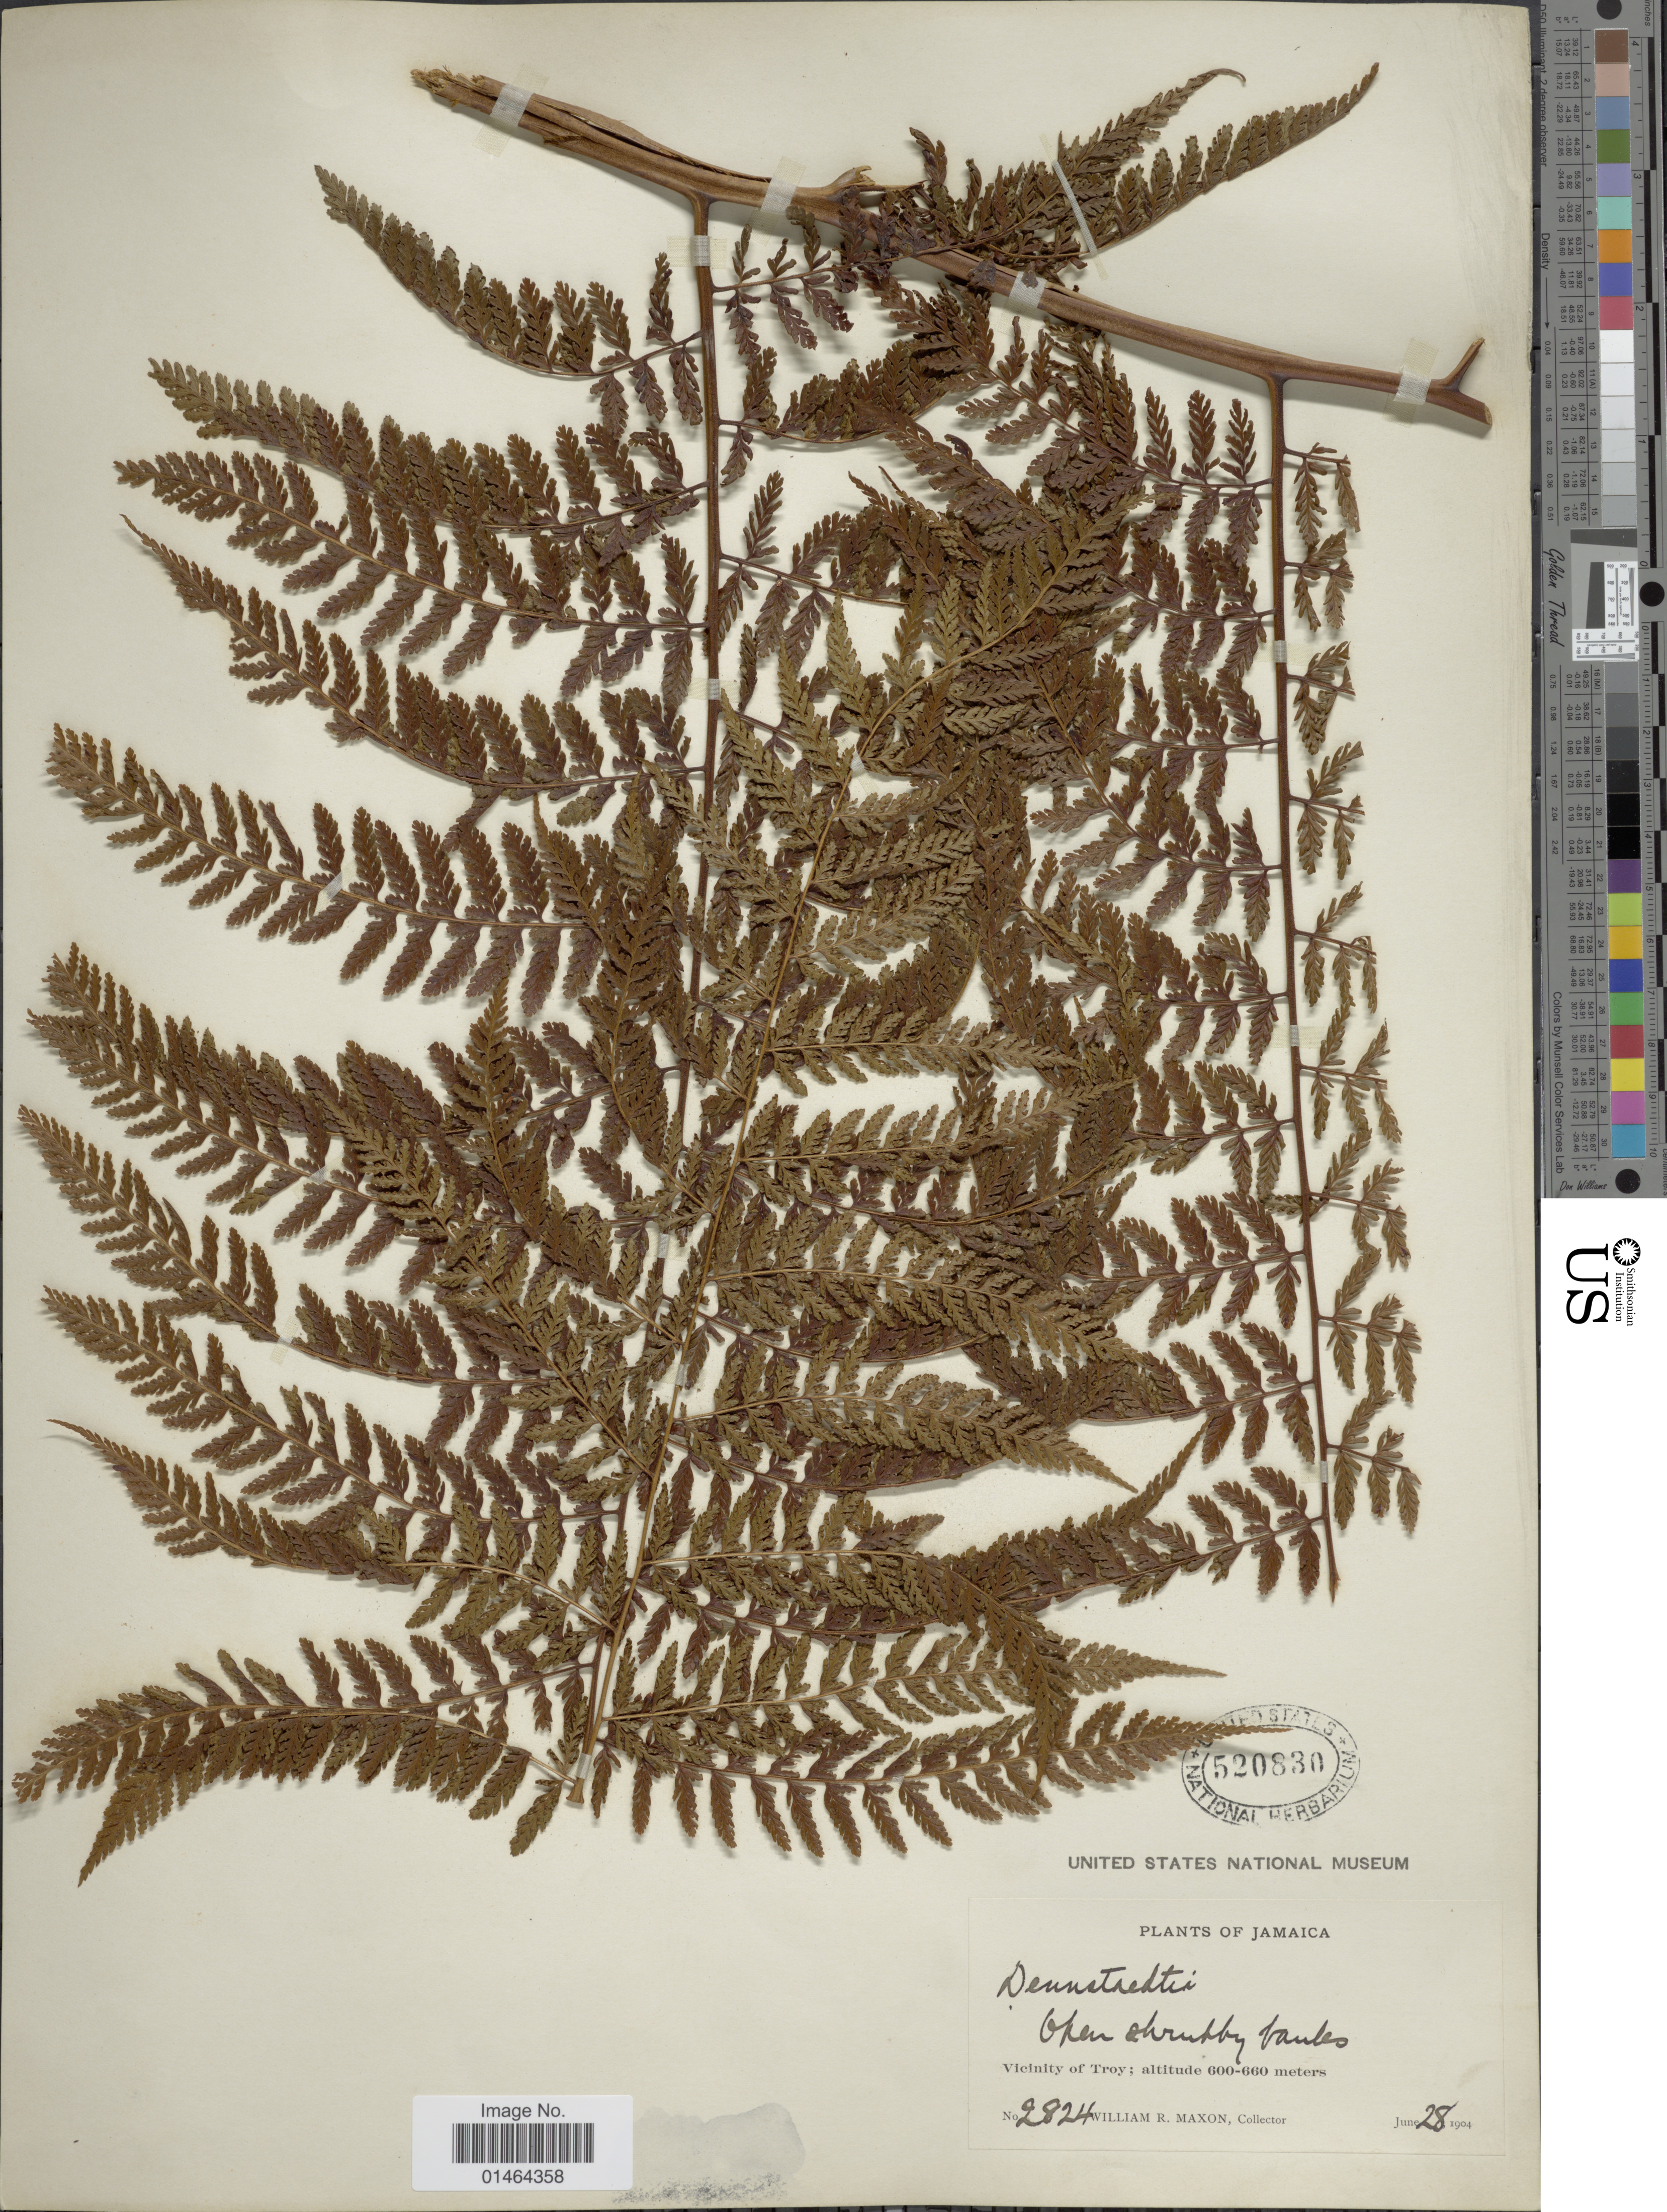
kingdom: Plantae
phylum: Tracheophyta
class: Polypodiopsida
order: Polypodiales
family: Dennstaedtiaceae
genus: Dennstaedtia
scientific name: Dennstaedtia cicutaria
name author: (Sw.) T. Moore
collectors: W. R. Maxon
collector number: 2824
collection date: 1904-06-28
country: Jamaica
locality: Vicinity of Troy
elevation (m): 600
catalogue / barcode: US 520830